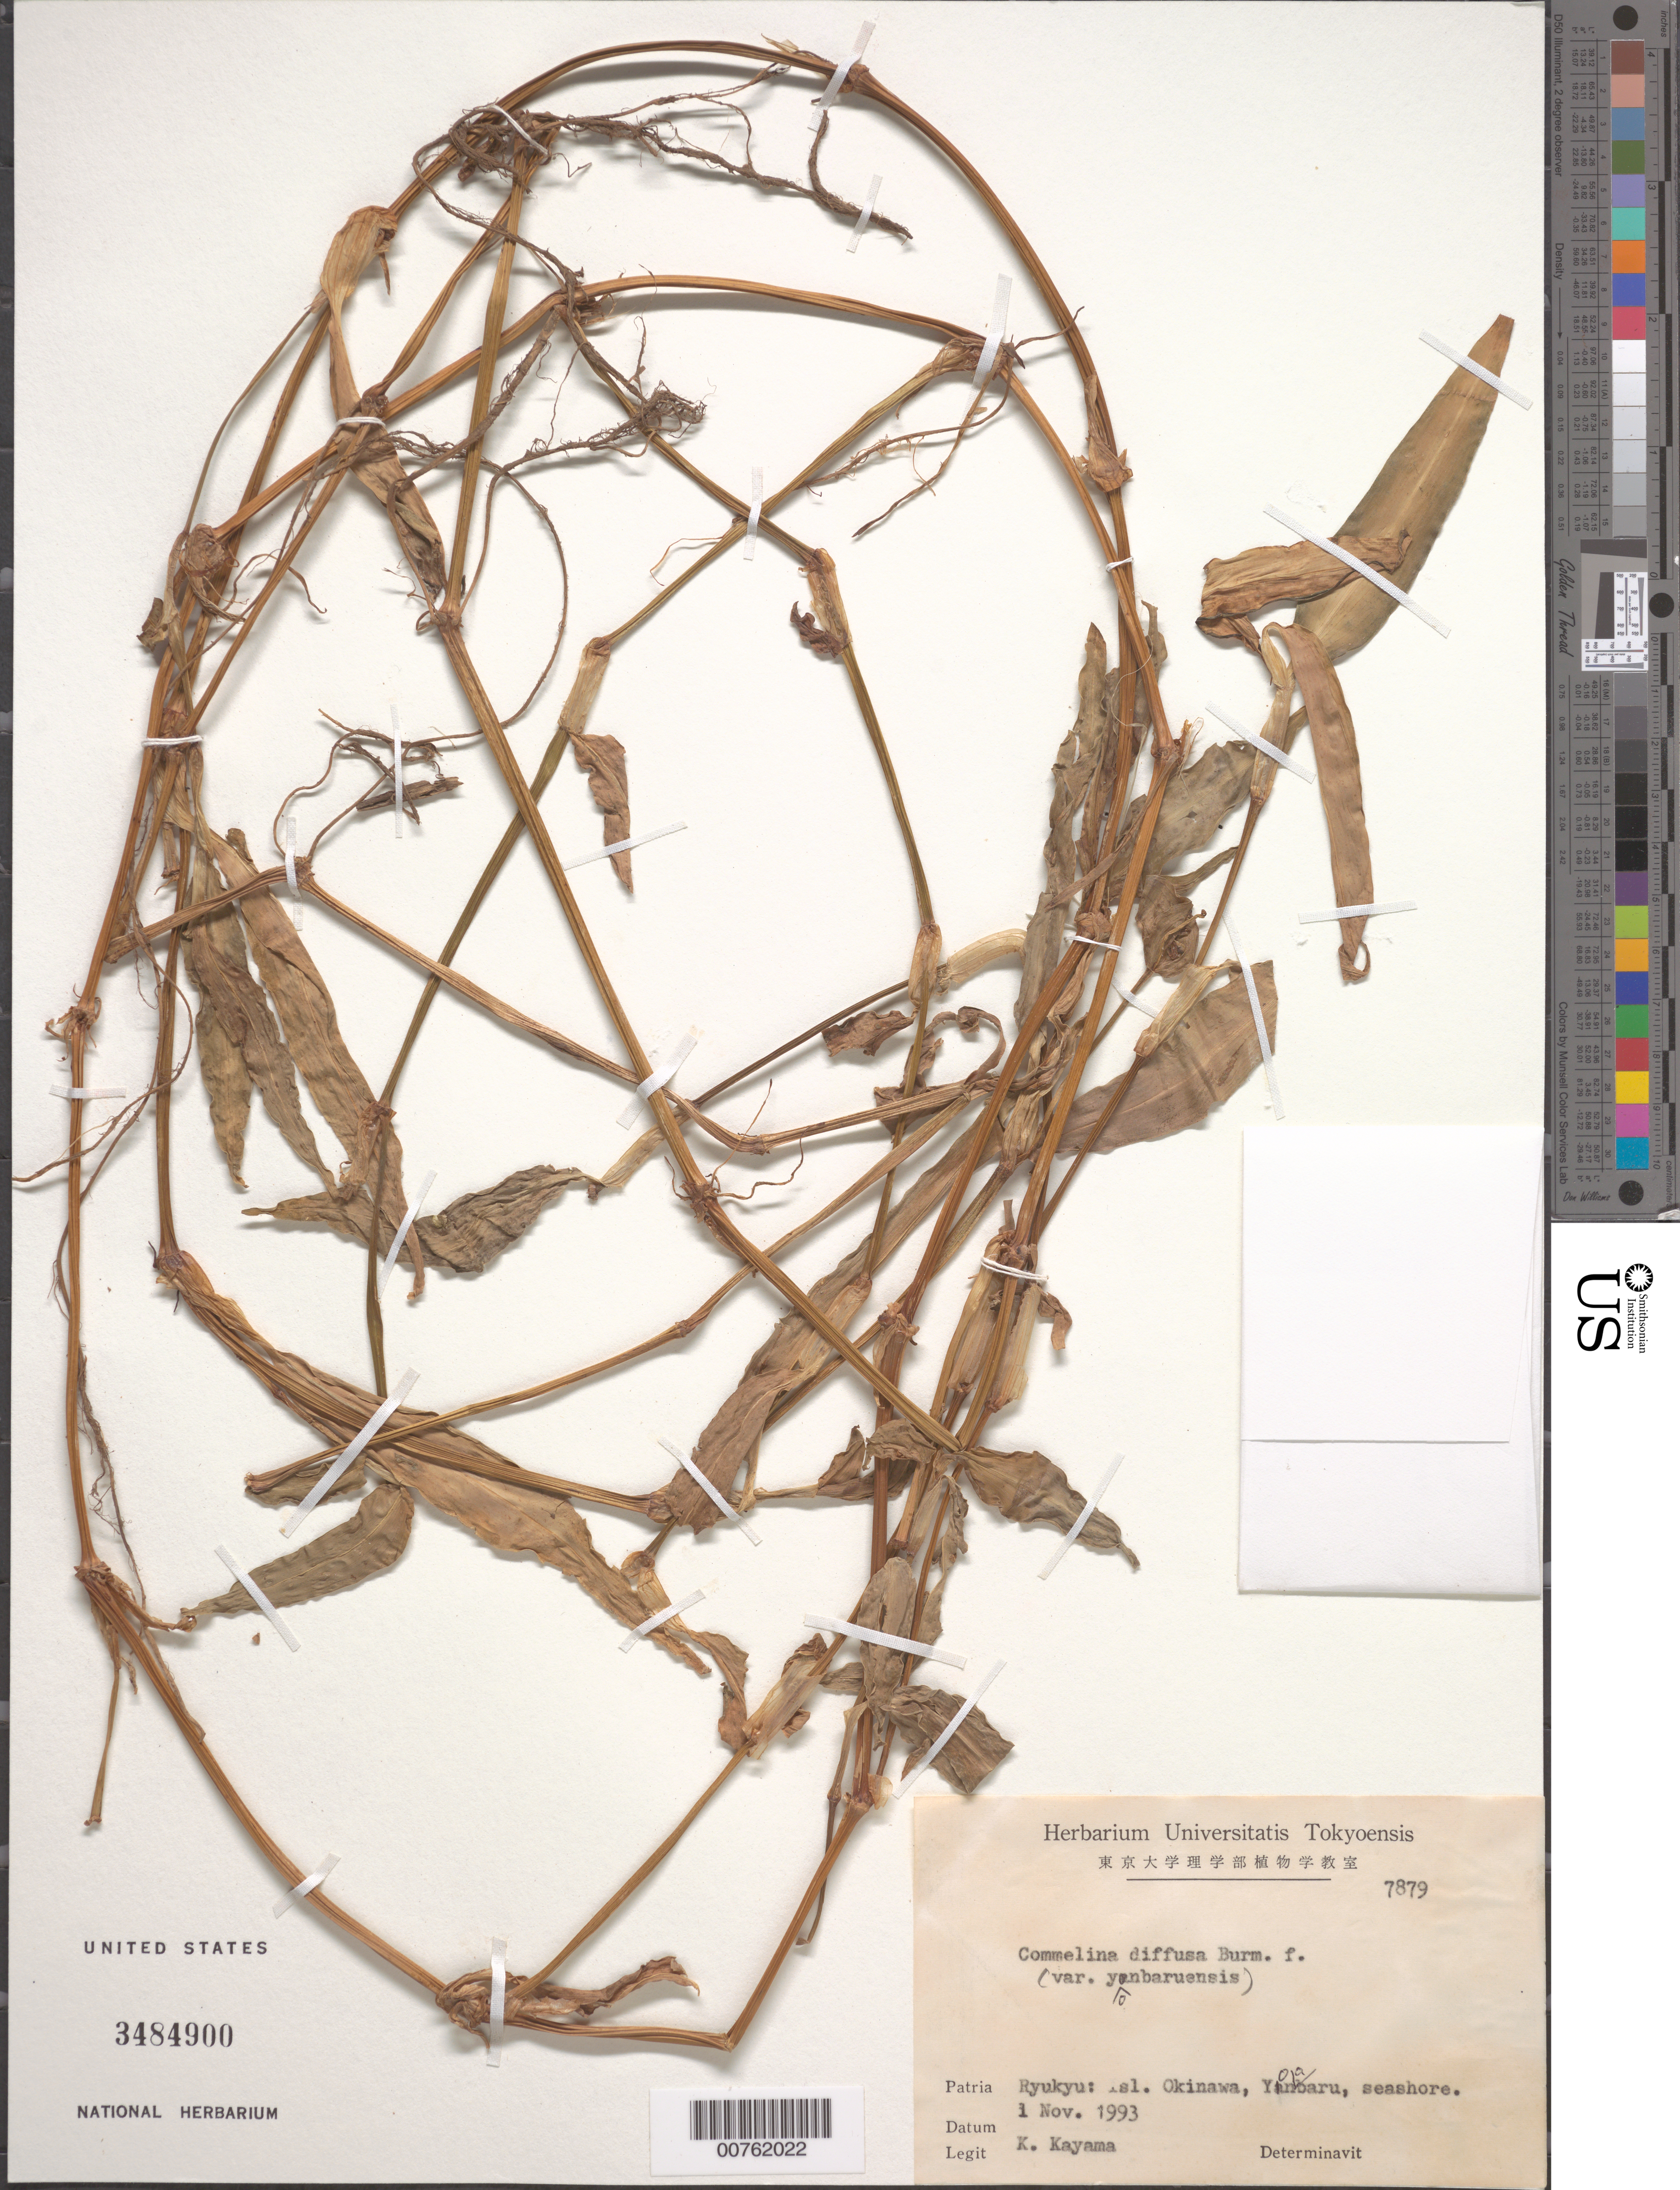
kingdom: Plantae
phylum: Tracheophyta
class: Liliopsida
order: Commelinales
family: Commelinaceae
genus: Commelina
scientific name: Commelina diffusa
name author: Burm. f.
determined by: Faden, Robert B., (US), Smithsonian Institution - National Museum of Natural History (UNITED STATES)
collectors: K. Kayama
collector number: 7879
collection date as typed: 01 Nov 1993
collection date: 1993-11-01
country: Japan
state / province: Okinawa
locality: Isl. Okinawa, Yonabaru, seashore.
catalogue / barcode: US 3484900